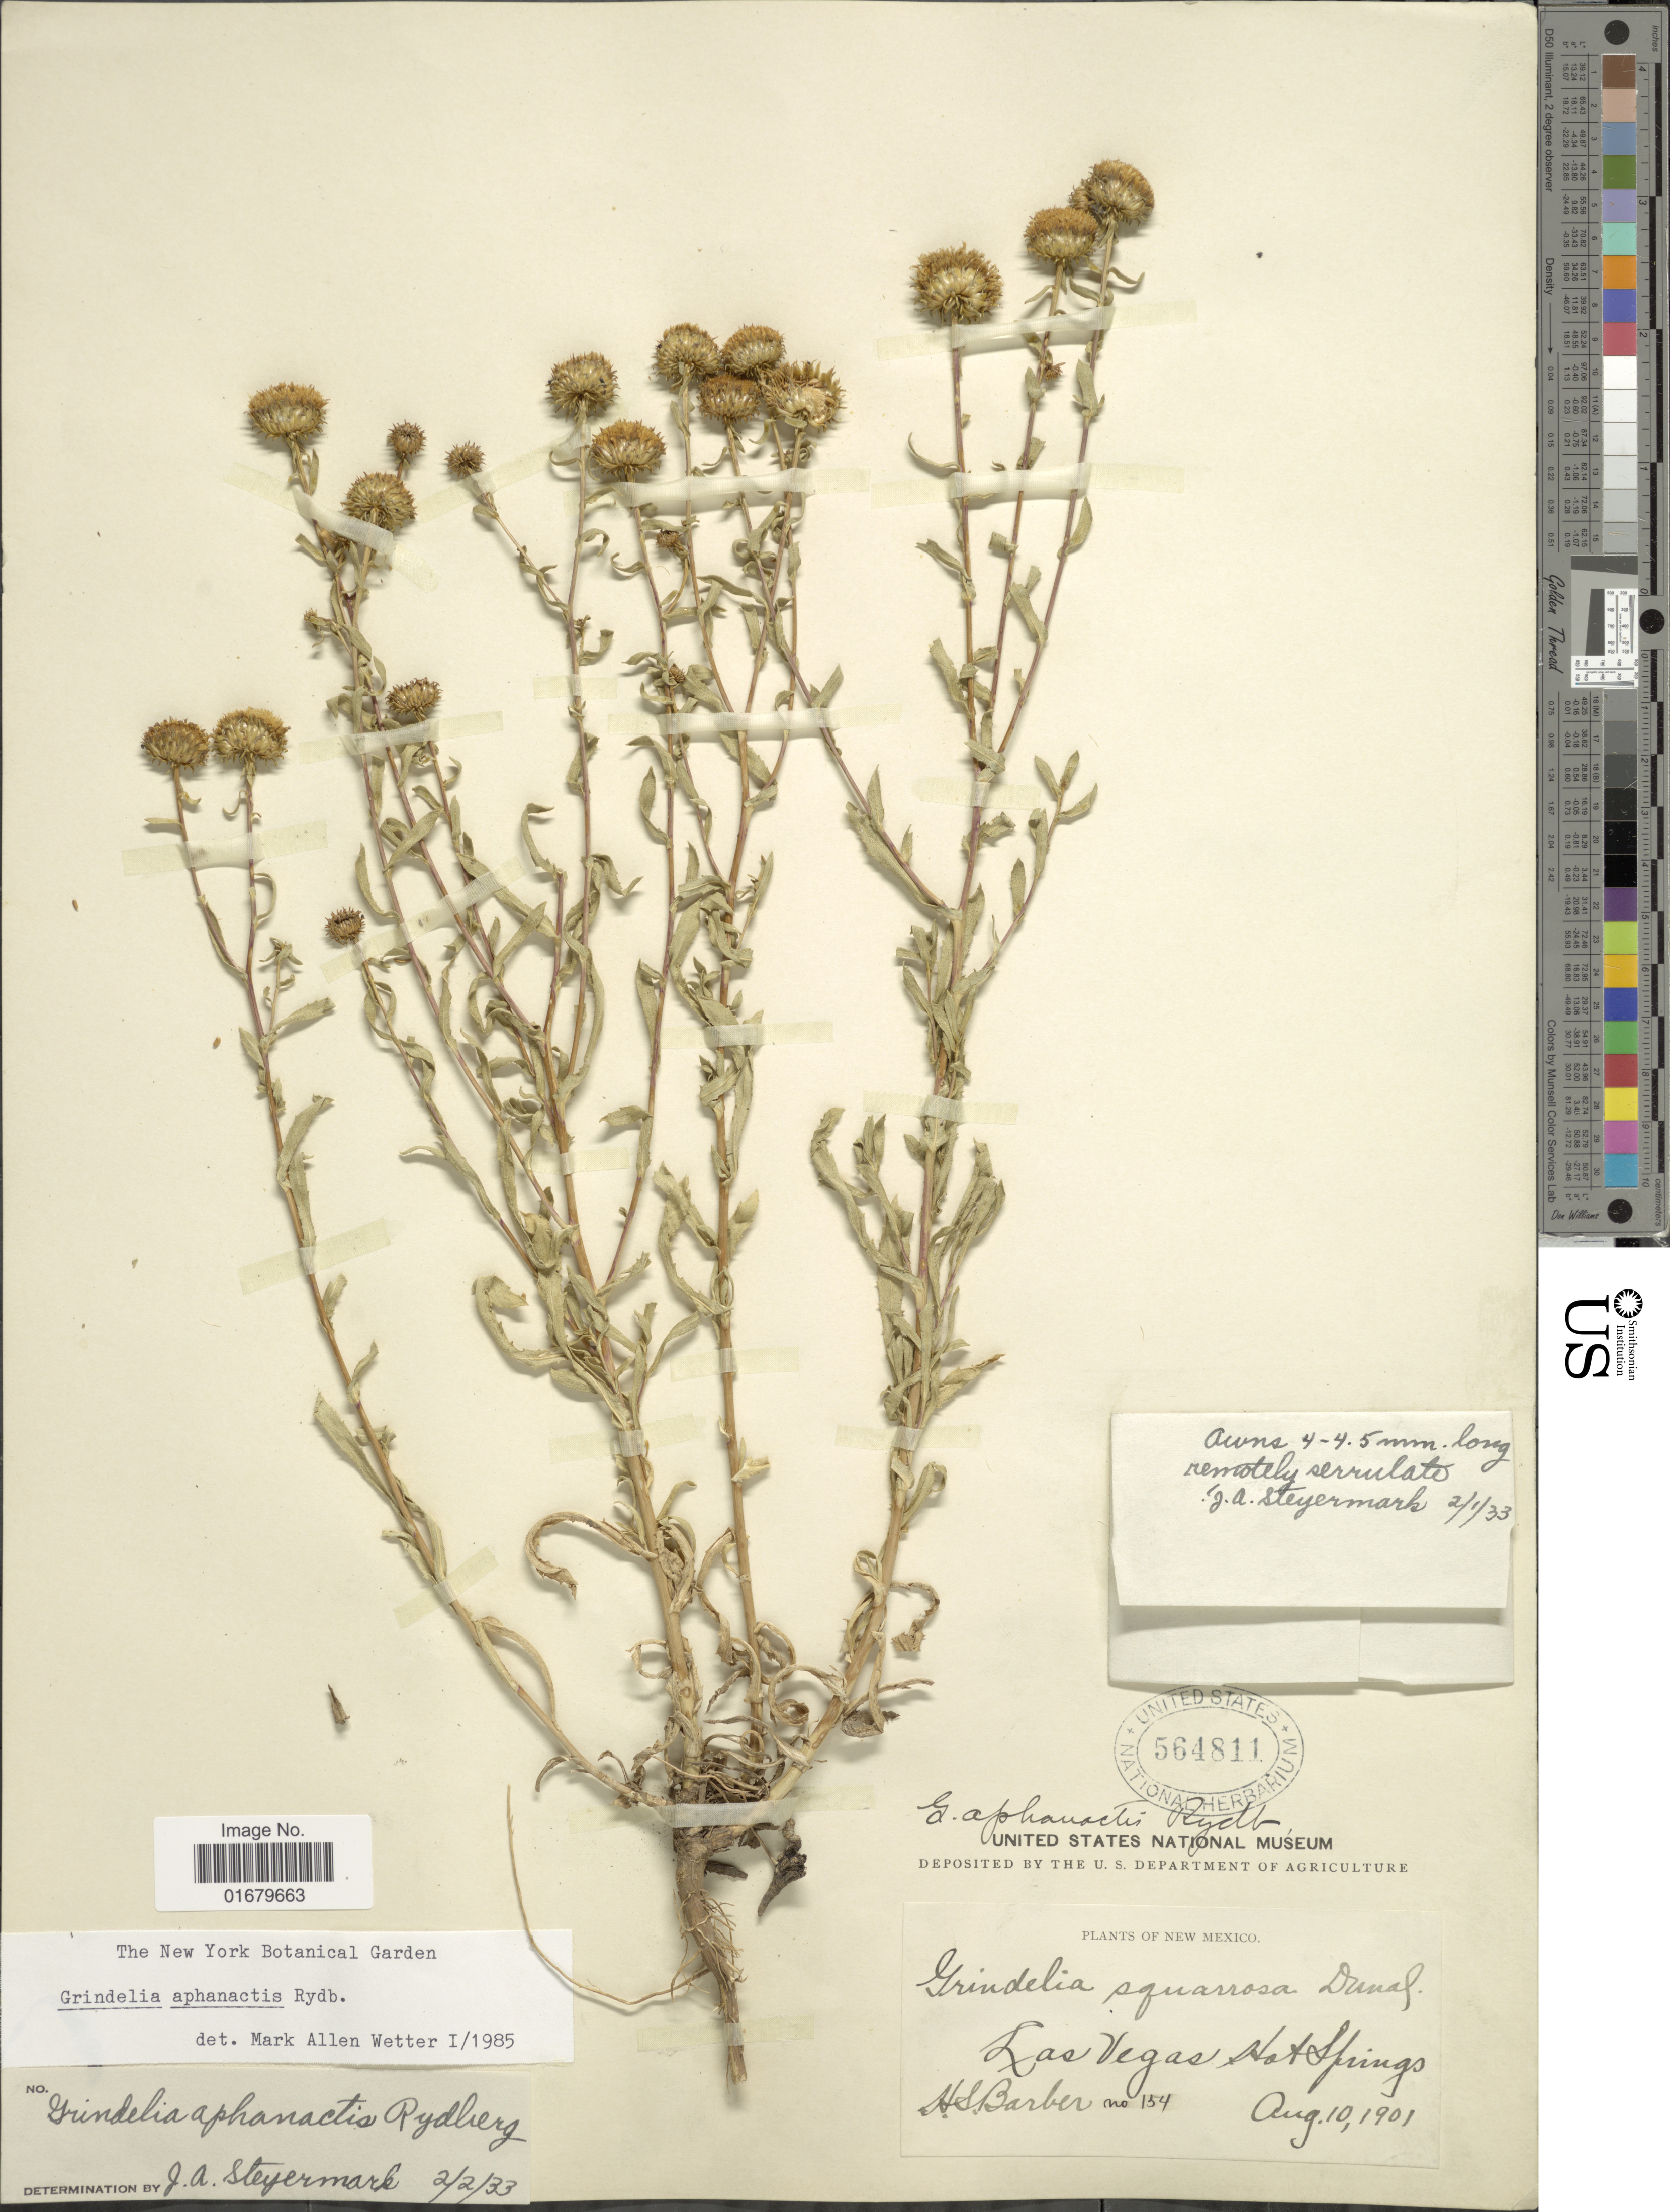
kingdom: Plantae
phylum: Tracheophyta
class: Magnoliopsida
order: Asterales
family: Asteraceae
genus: Grindelia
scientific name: Grindelia aphanactis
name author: Rydb.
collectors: H. Barber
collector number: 154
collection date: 1901-08-10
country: United States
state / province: New Mexico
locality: Las Vegas Hot Springs.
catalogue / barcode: US 564811